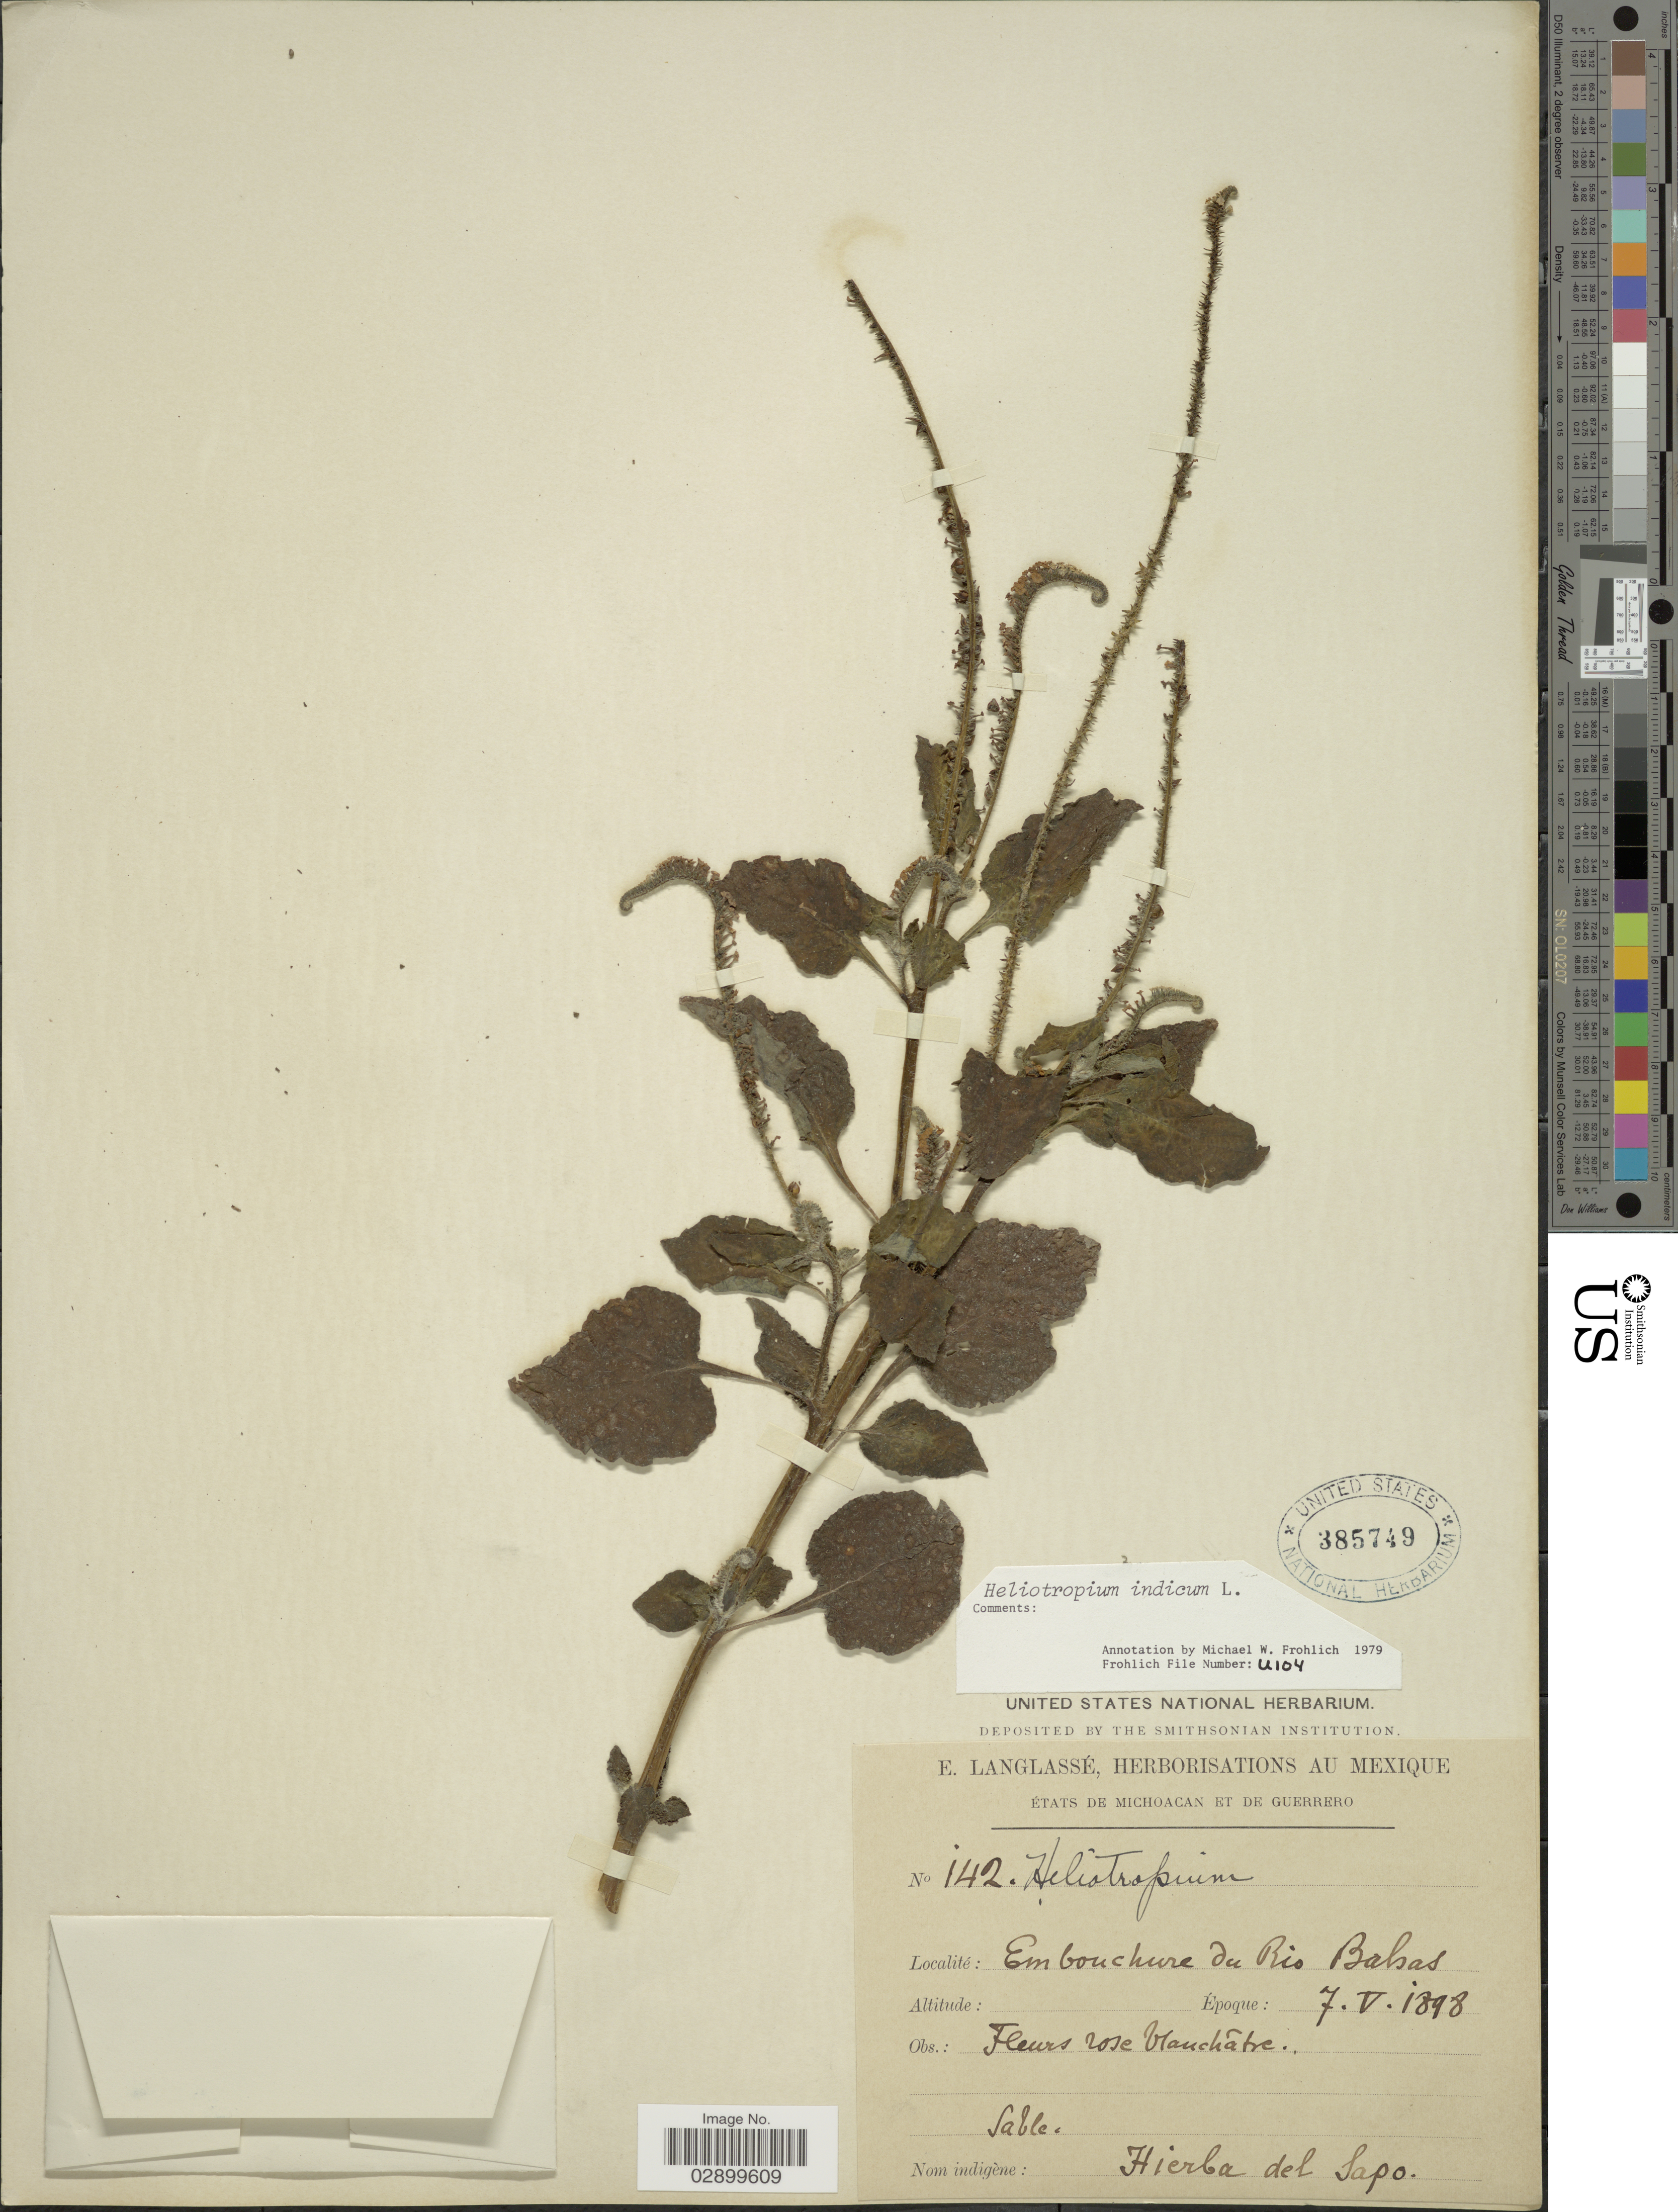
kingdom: Plantae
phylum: Tracheophyta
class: Magnoliopsida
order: Boraginales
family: Heliotropiaceae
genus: Heliotropium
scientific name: Heliotropium indicum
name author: L.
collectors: E. Langlassé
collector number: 142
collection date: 1898-05-07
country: Mexico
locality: Embouchure du Rio Balsas.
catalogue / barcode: US 385749